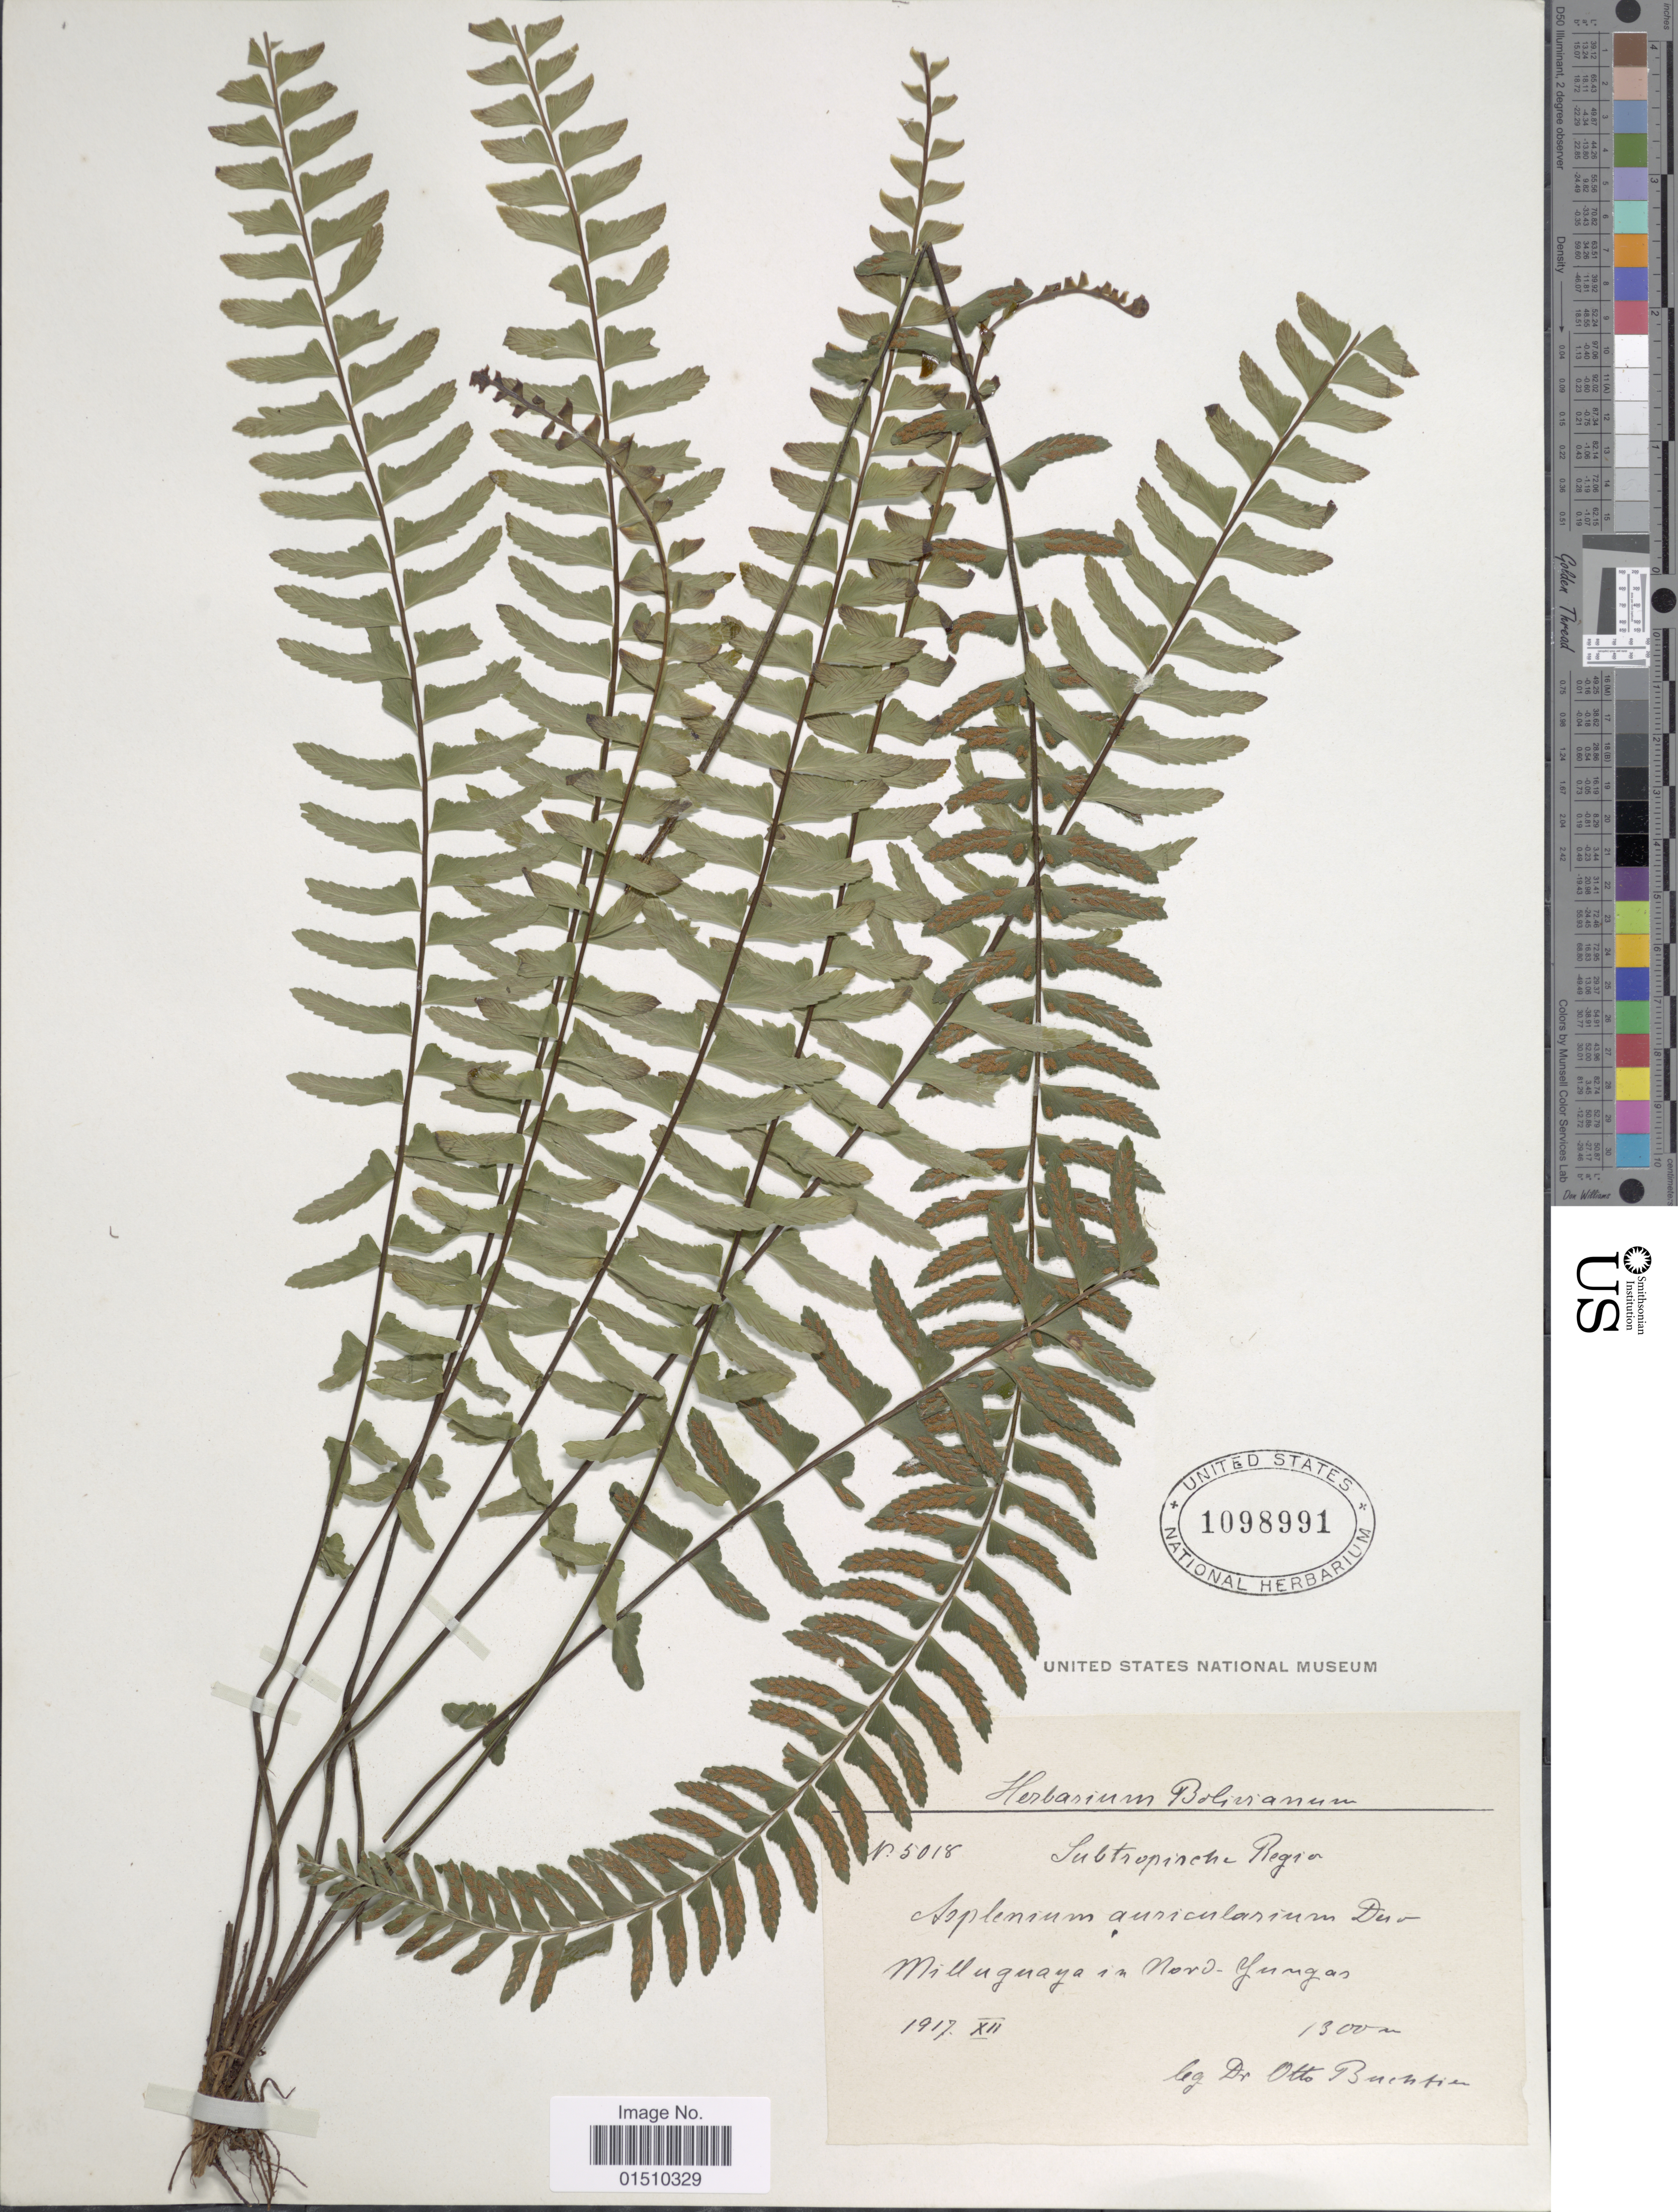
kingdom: Plantae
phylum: Tracheophyta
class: Polypodiopsida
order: Polypodiales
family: Aspleniaceae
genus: Asplenium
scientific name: Asplenium bangii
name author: Hieron.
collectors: O. Buchtien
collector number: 5018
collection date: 1917-12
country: Bolivia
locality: Bolivianum, Millaguaga, in Nord-Yungas.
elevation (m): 1300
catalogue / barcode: US 1098991